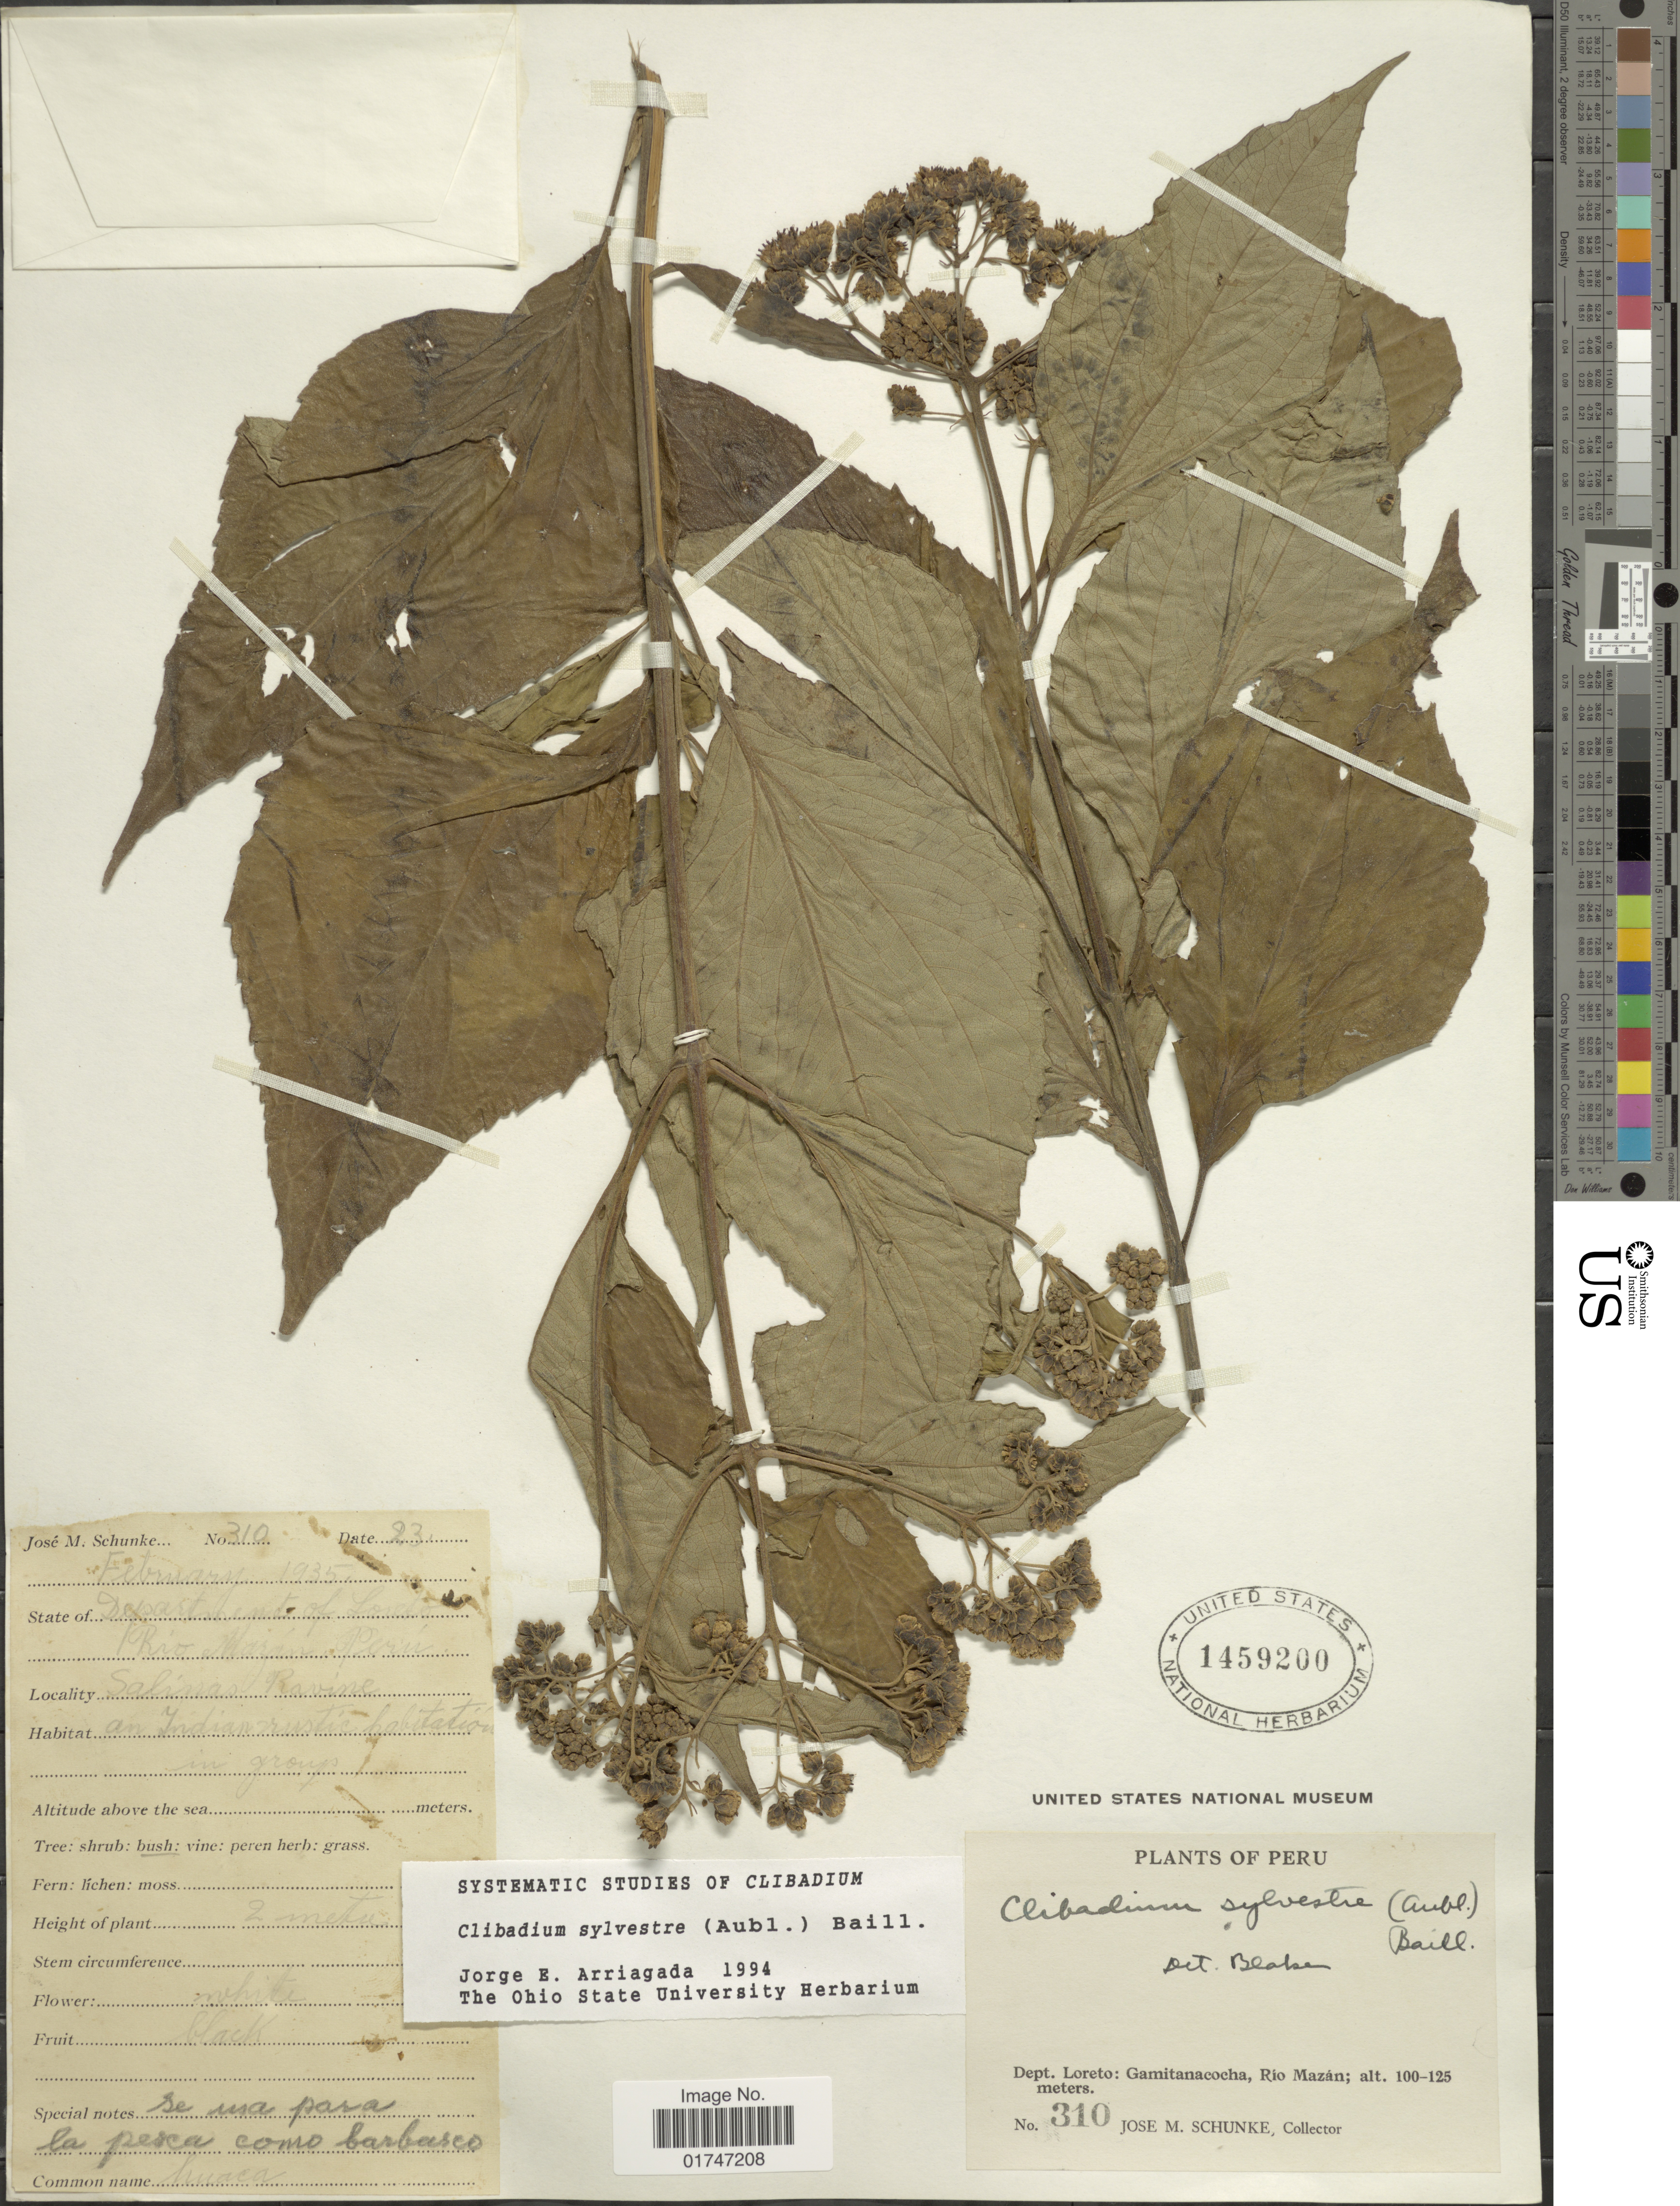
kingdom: Plantae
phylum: Tracheophyta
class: Magnoliopsida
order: Asterales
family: Asteraceae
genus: Clibadium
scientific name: Clibadium sylvestre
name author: (Aubl.) Baill.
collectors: J. M. Schunke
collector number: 310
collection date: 1935-02-23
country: Peru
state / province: Loreto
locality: Dept. Loreto: Gamitanacocha, Rio Mazán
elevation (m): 100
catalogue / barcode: US 1459200